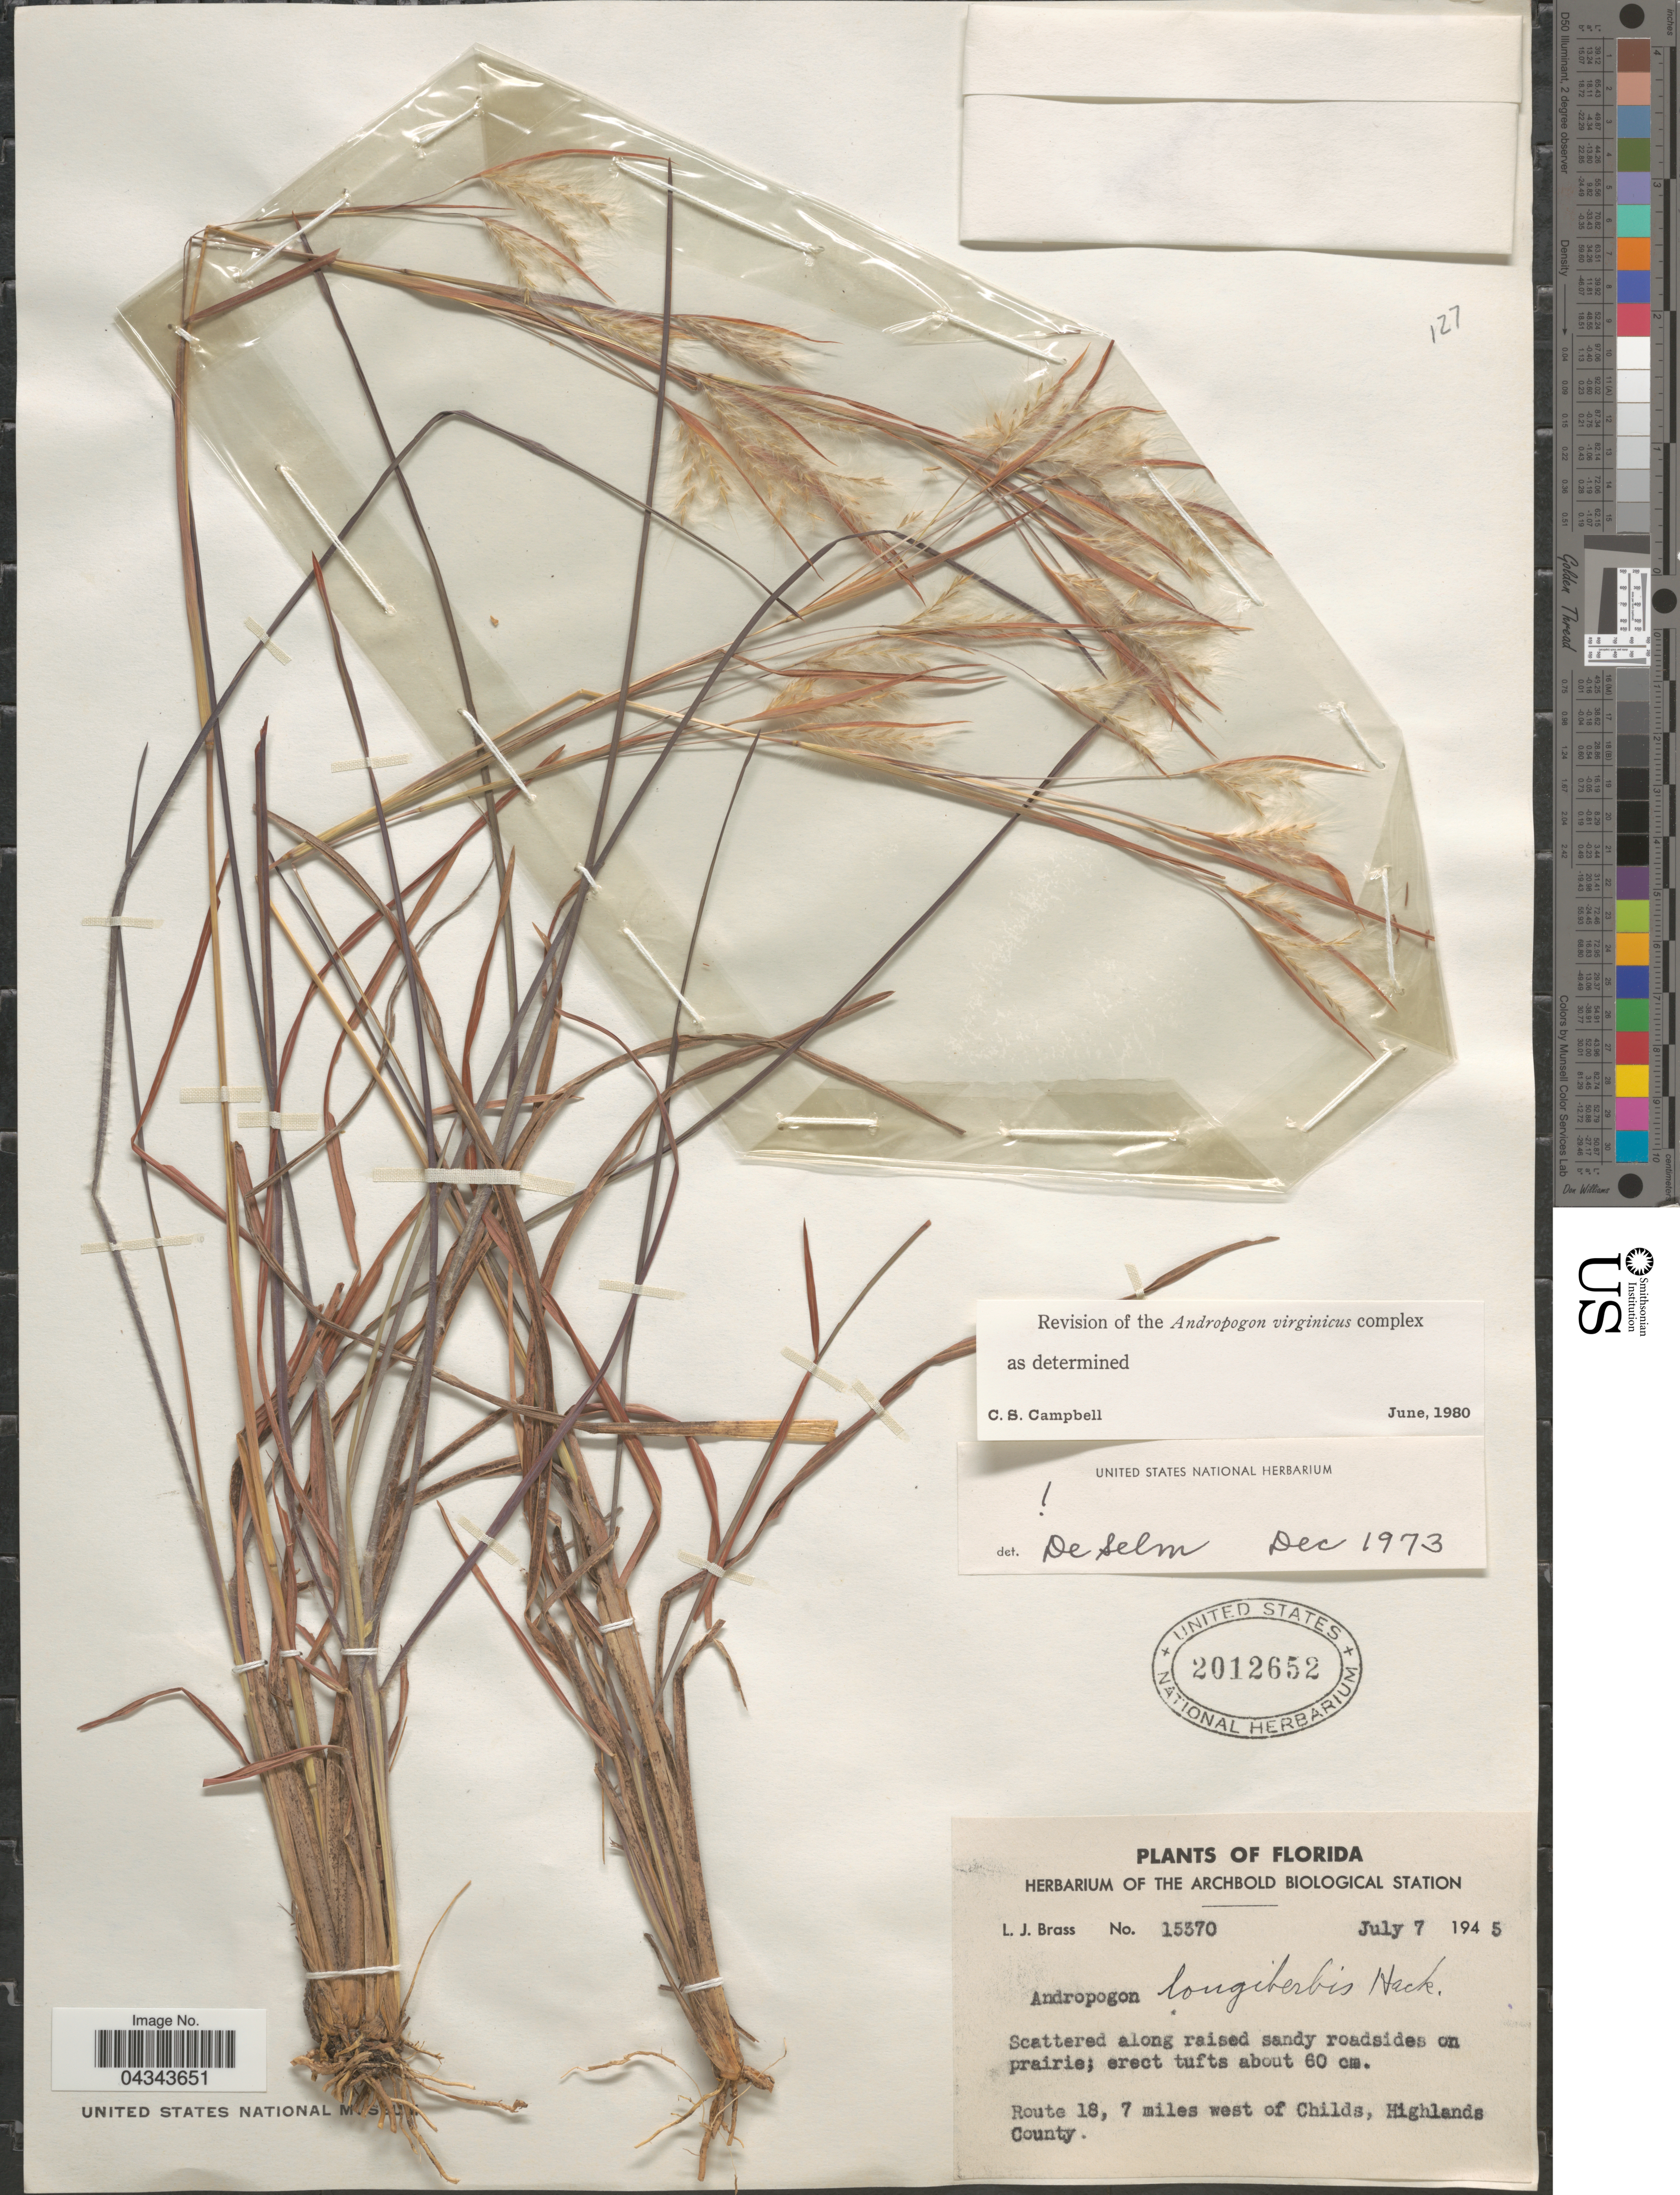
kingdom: Plantae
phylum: Tracheophyta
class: Liliopsida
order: Poales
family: Poaceae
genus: Andropogon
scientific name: Andropogon longiberbis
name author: Hack.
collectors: L. J. Brass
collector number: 15370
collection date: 1945-07-07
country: United States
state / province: Florida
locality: Route 18, 7 miles west of Childs, Highlands County.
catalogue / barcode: US 2012652